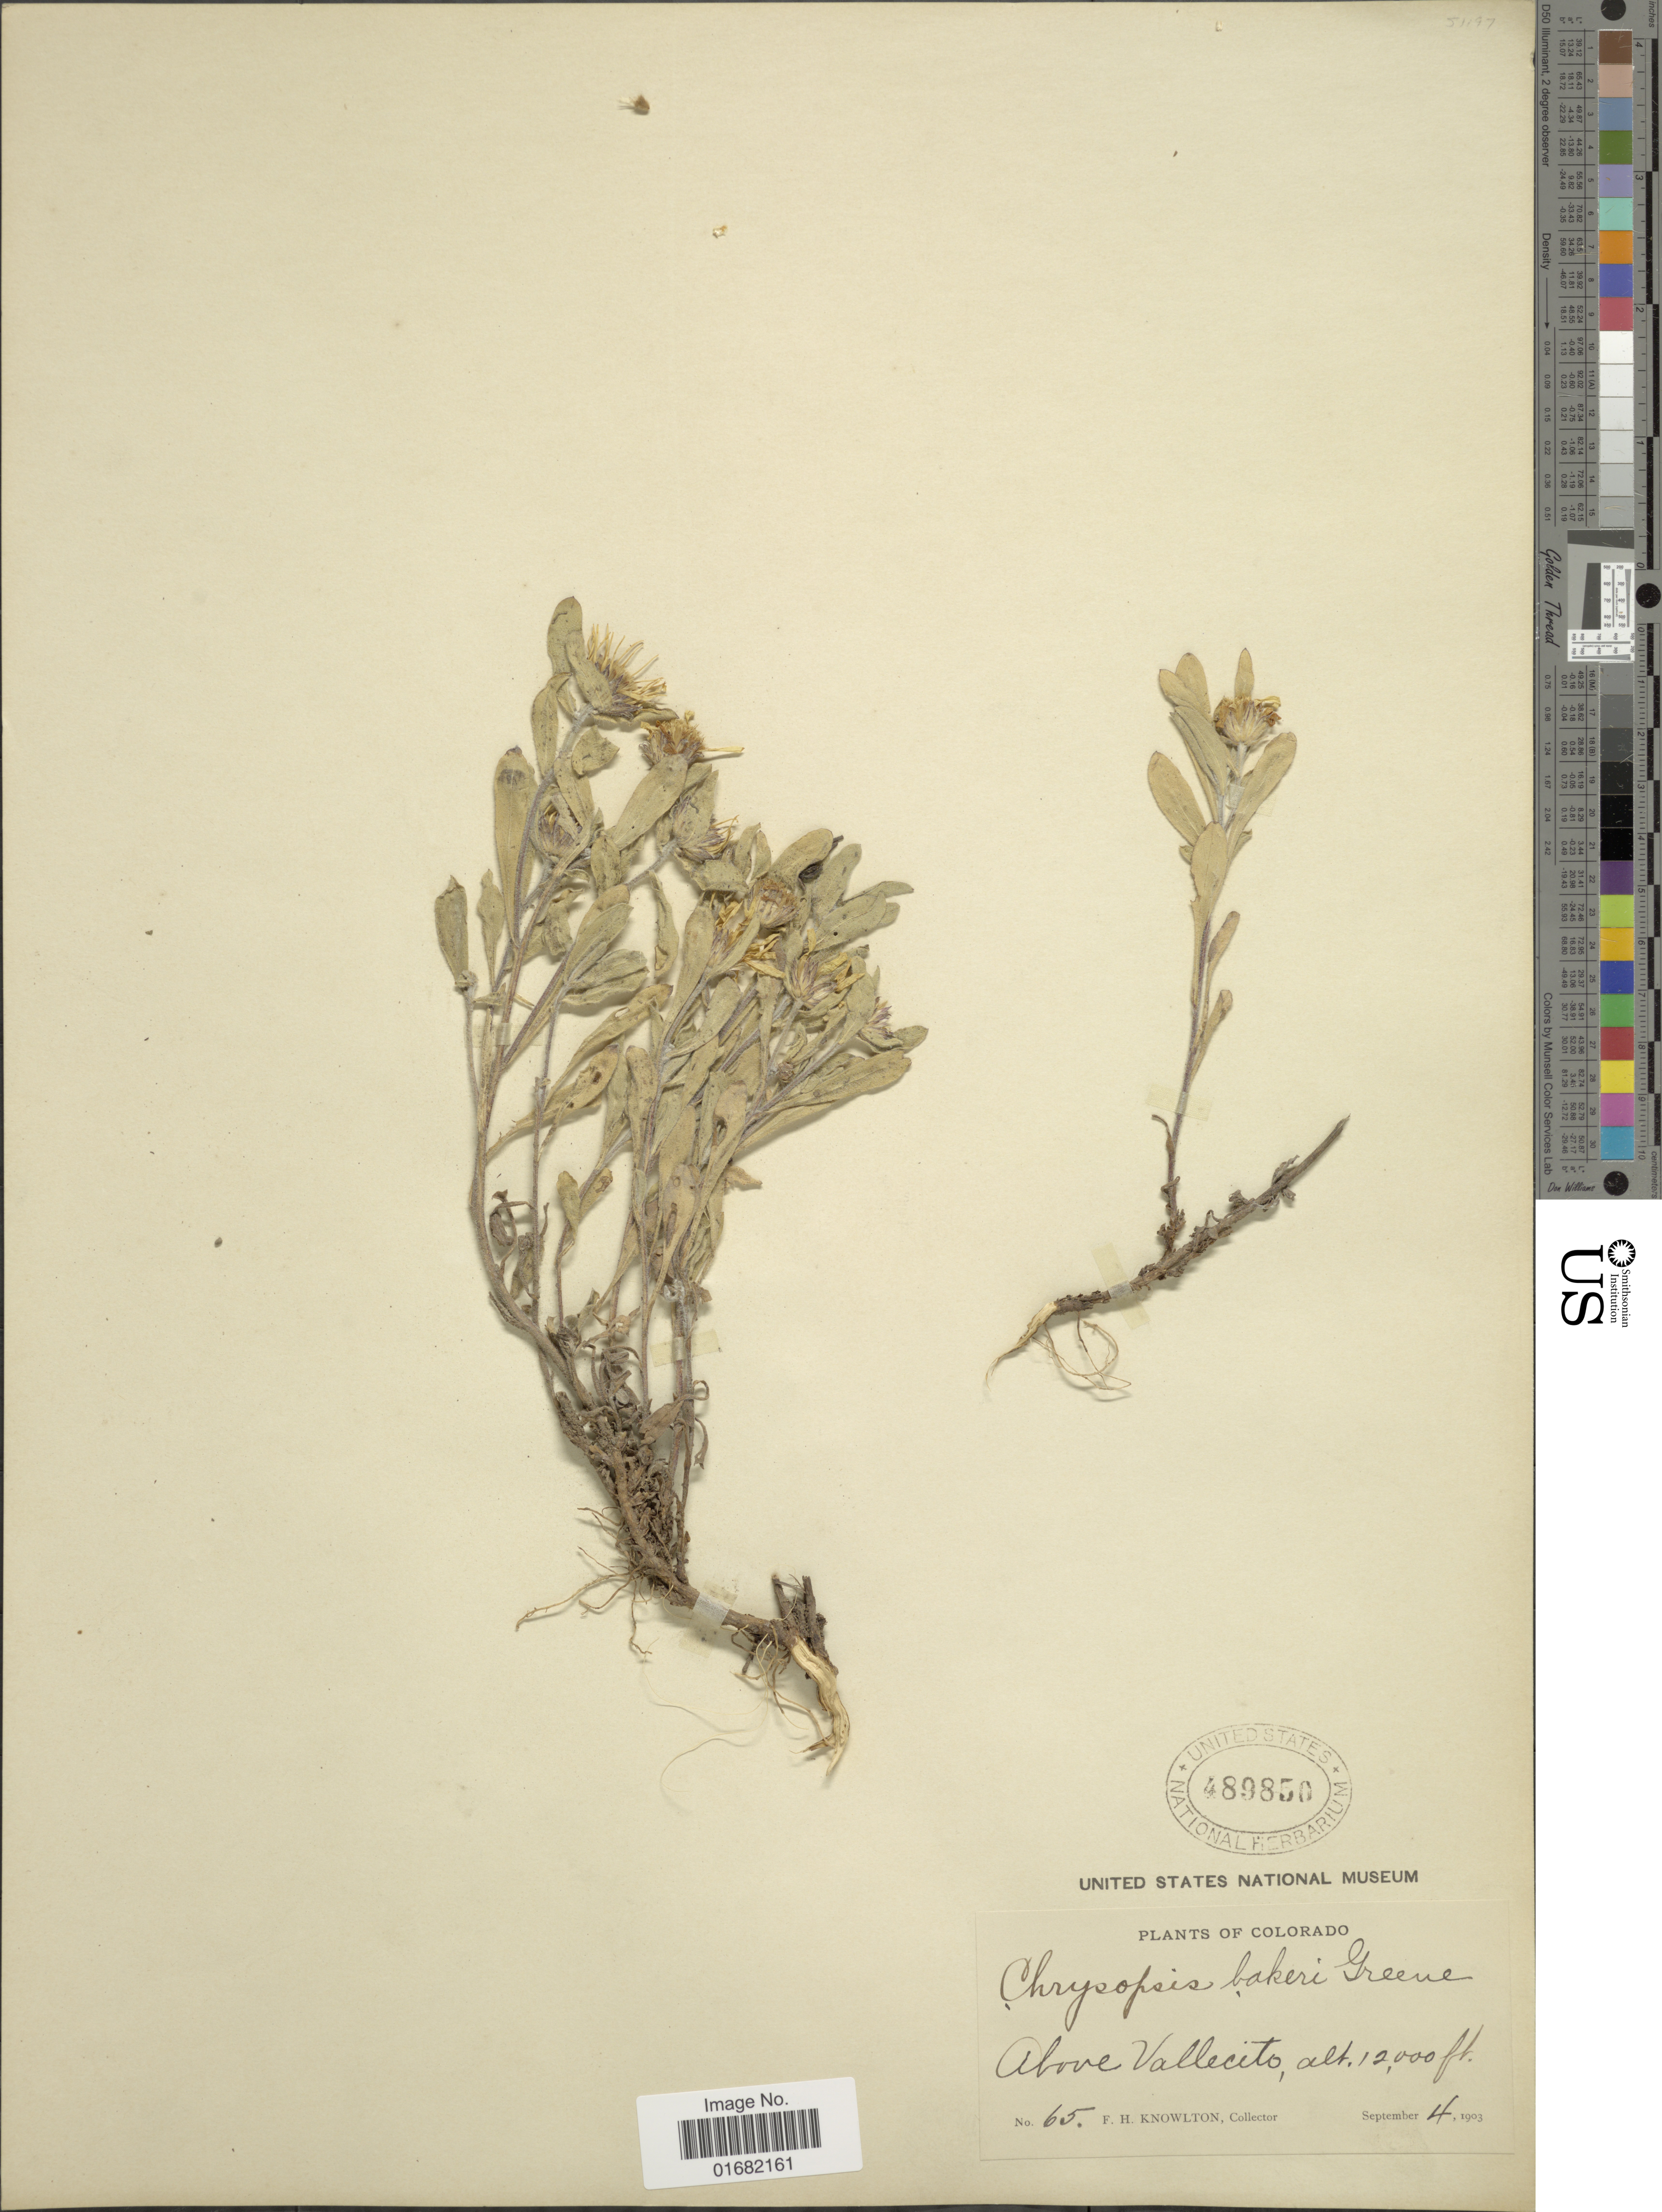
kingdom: Plantae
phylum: Tracheophyta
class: Magnoliopsida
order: Asterales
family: Asteraceae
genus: Heterotheca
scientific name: Heterotheca bakeri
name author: Greene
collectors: F. H. Knowlton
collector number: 65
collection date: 1903-09-04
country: United States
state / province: Colorado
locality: Above Vallecito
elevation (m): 3658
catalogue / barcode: US 489850